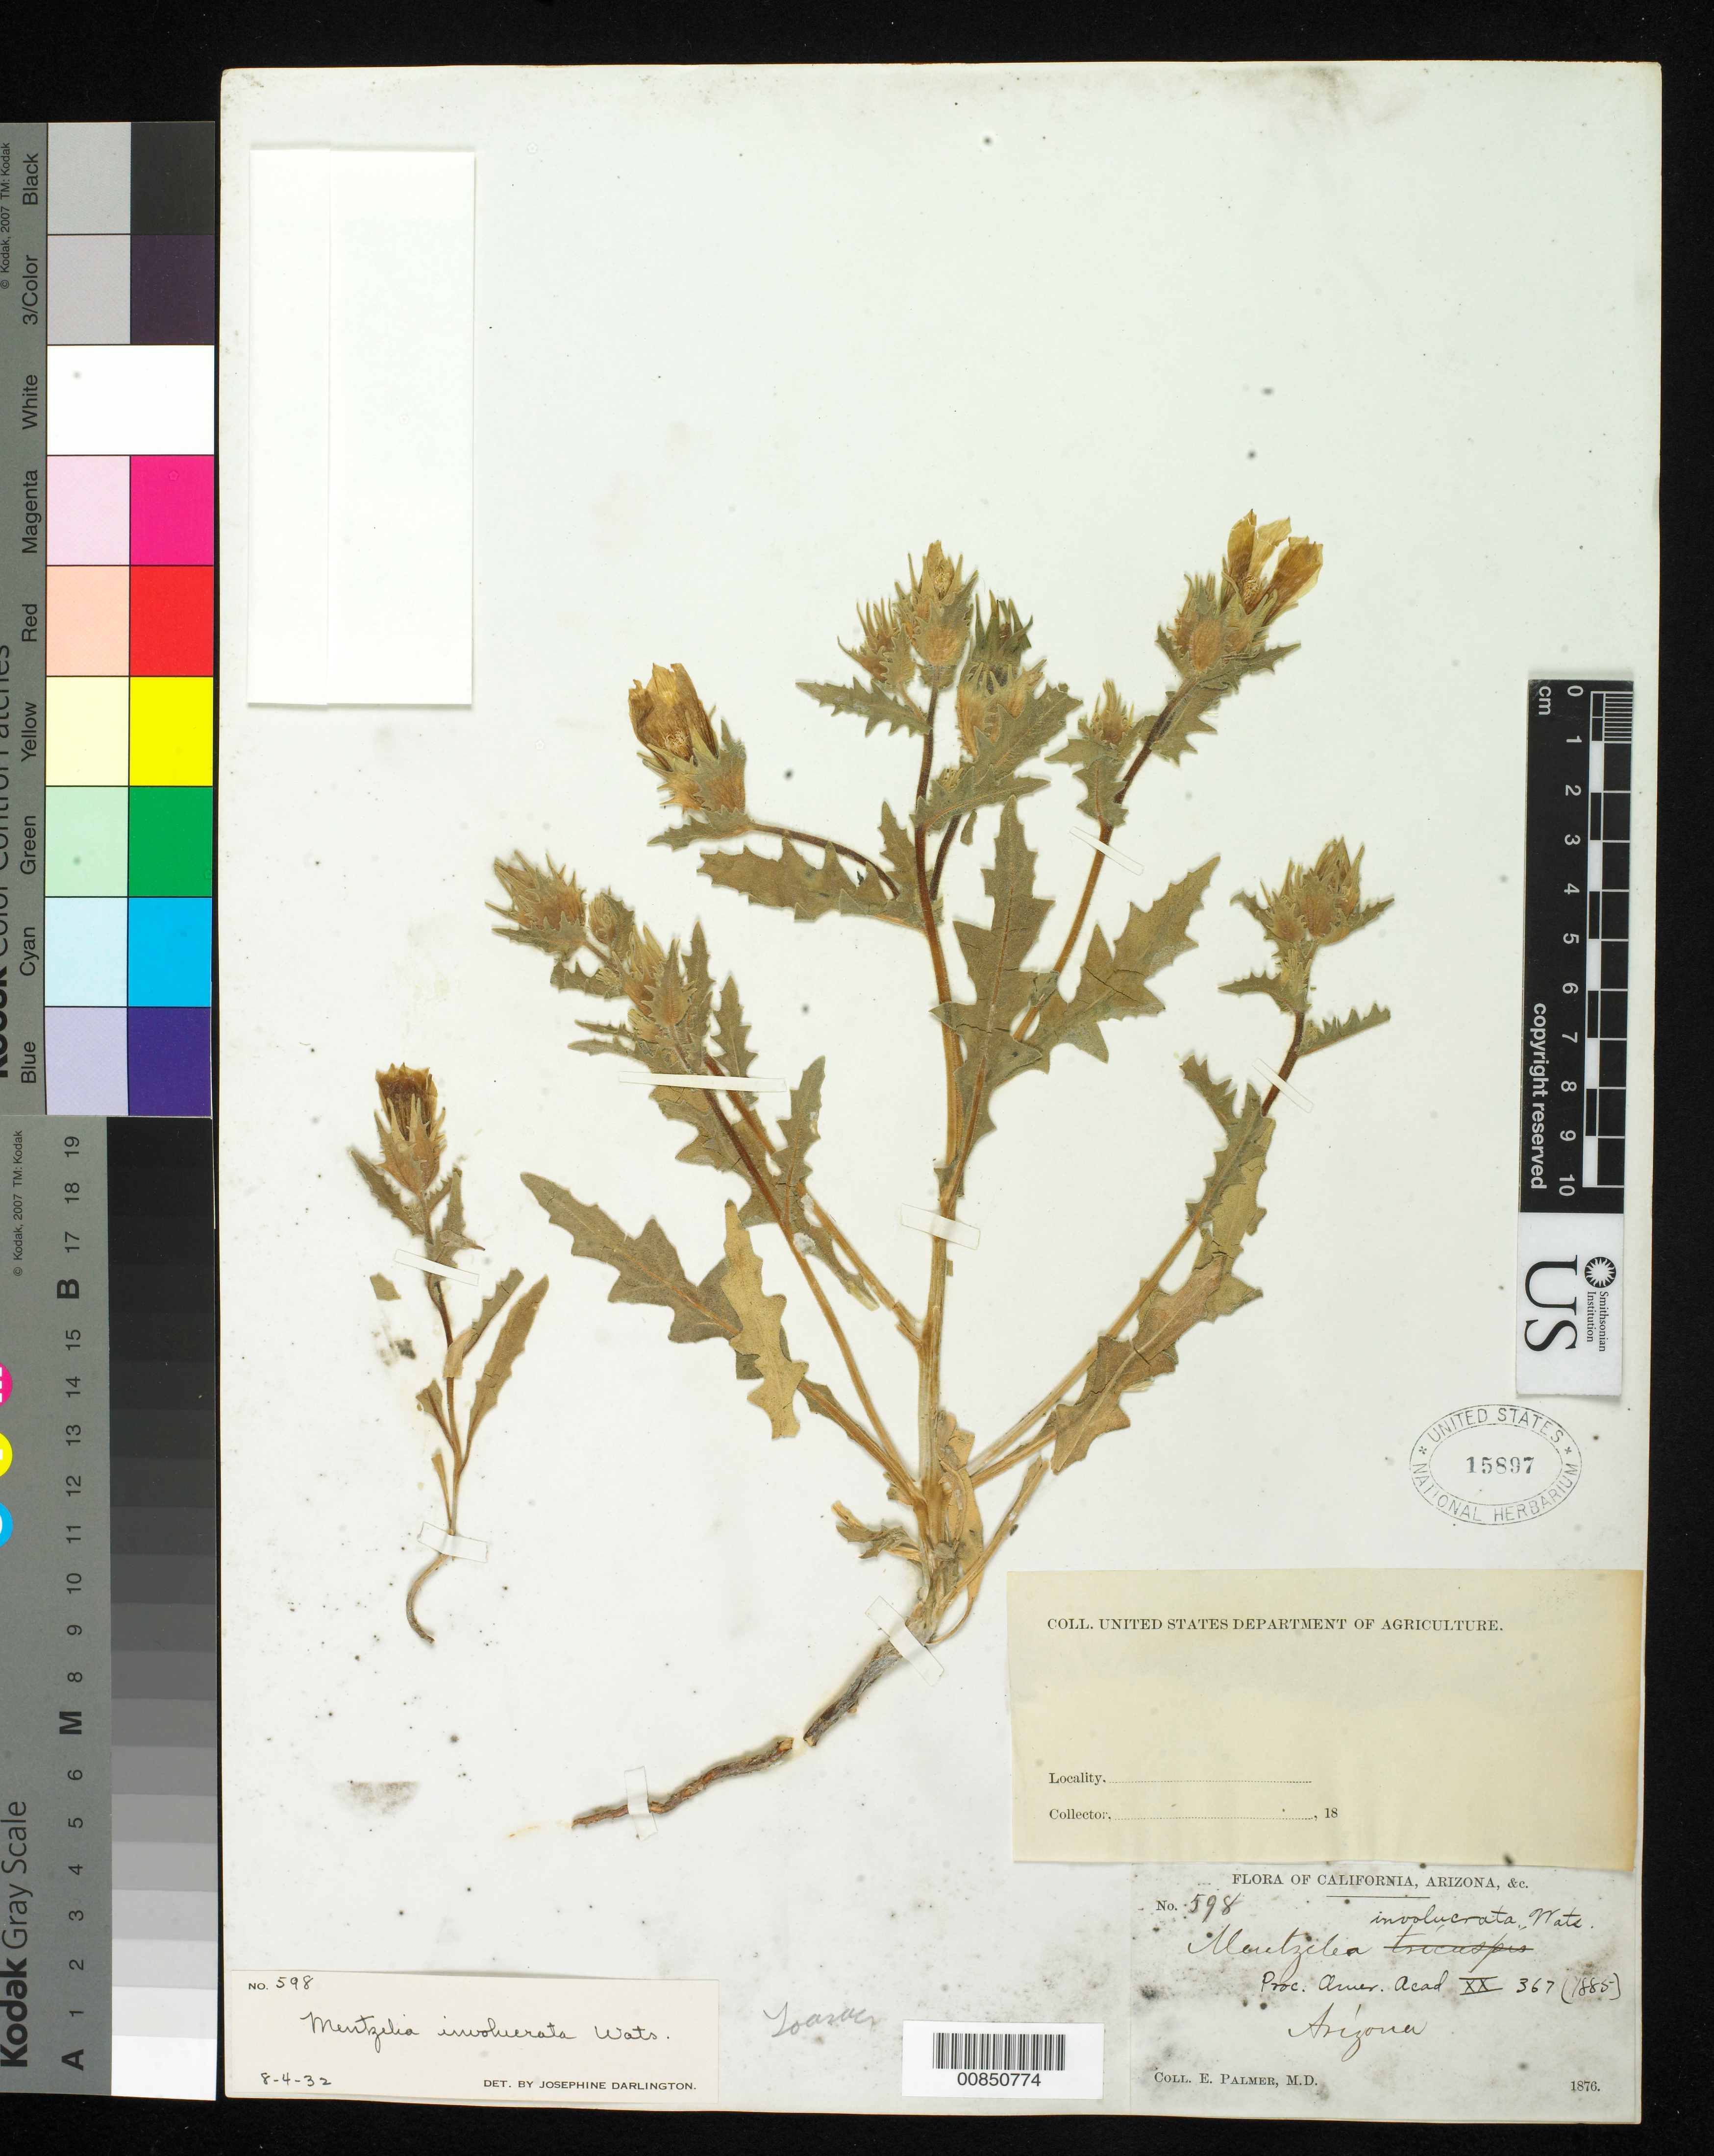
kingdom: Plantae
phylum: Tracheophyta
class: Magnoliopsida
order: Cornales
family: Loasaceae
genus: Mentzelia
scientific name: Mentzelia involucrata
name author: S. Watson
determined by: Darlington, J.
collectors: E. Palmer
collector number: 598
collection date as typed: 1876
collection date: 1876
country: United States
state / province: Arizona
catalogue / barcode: US 15897